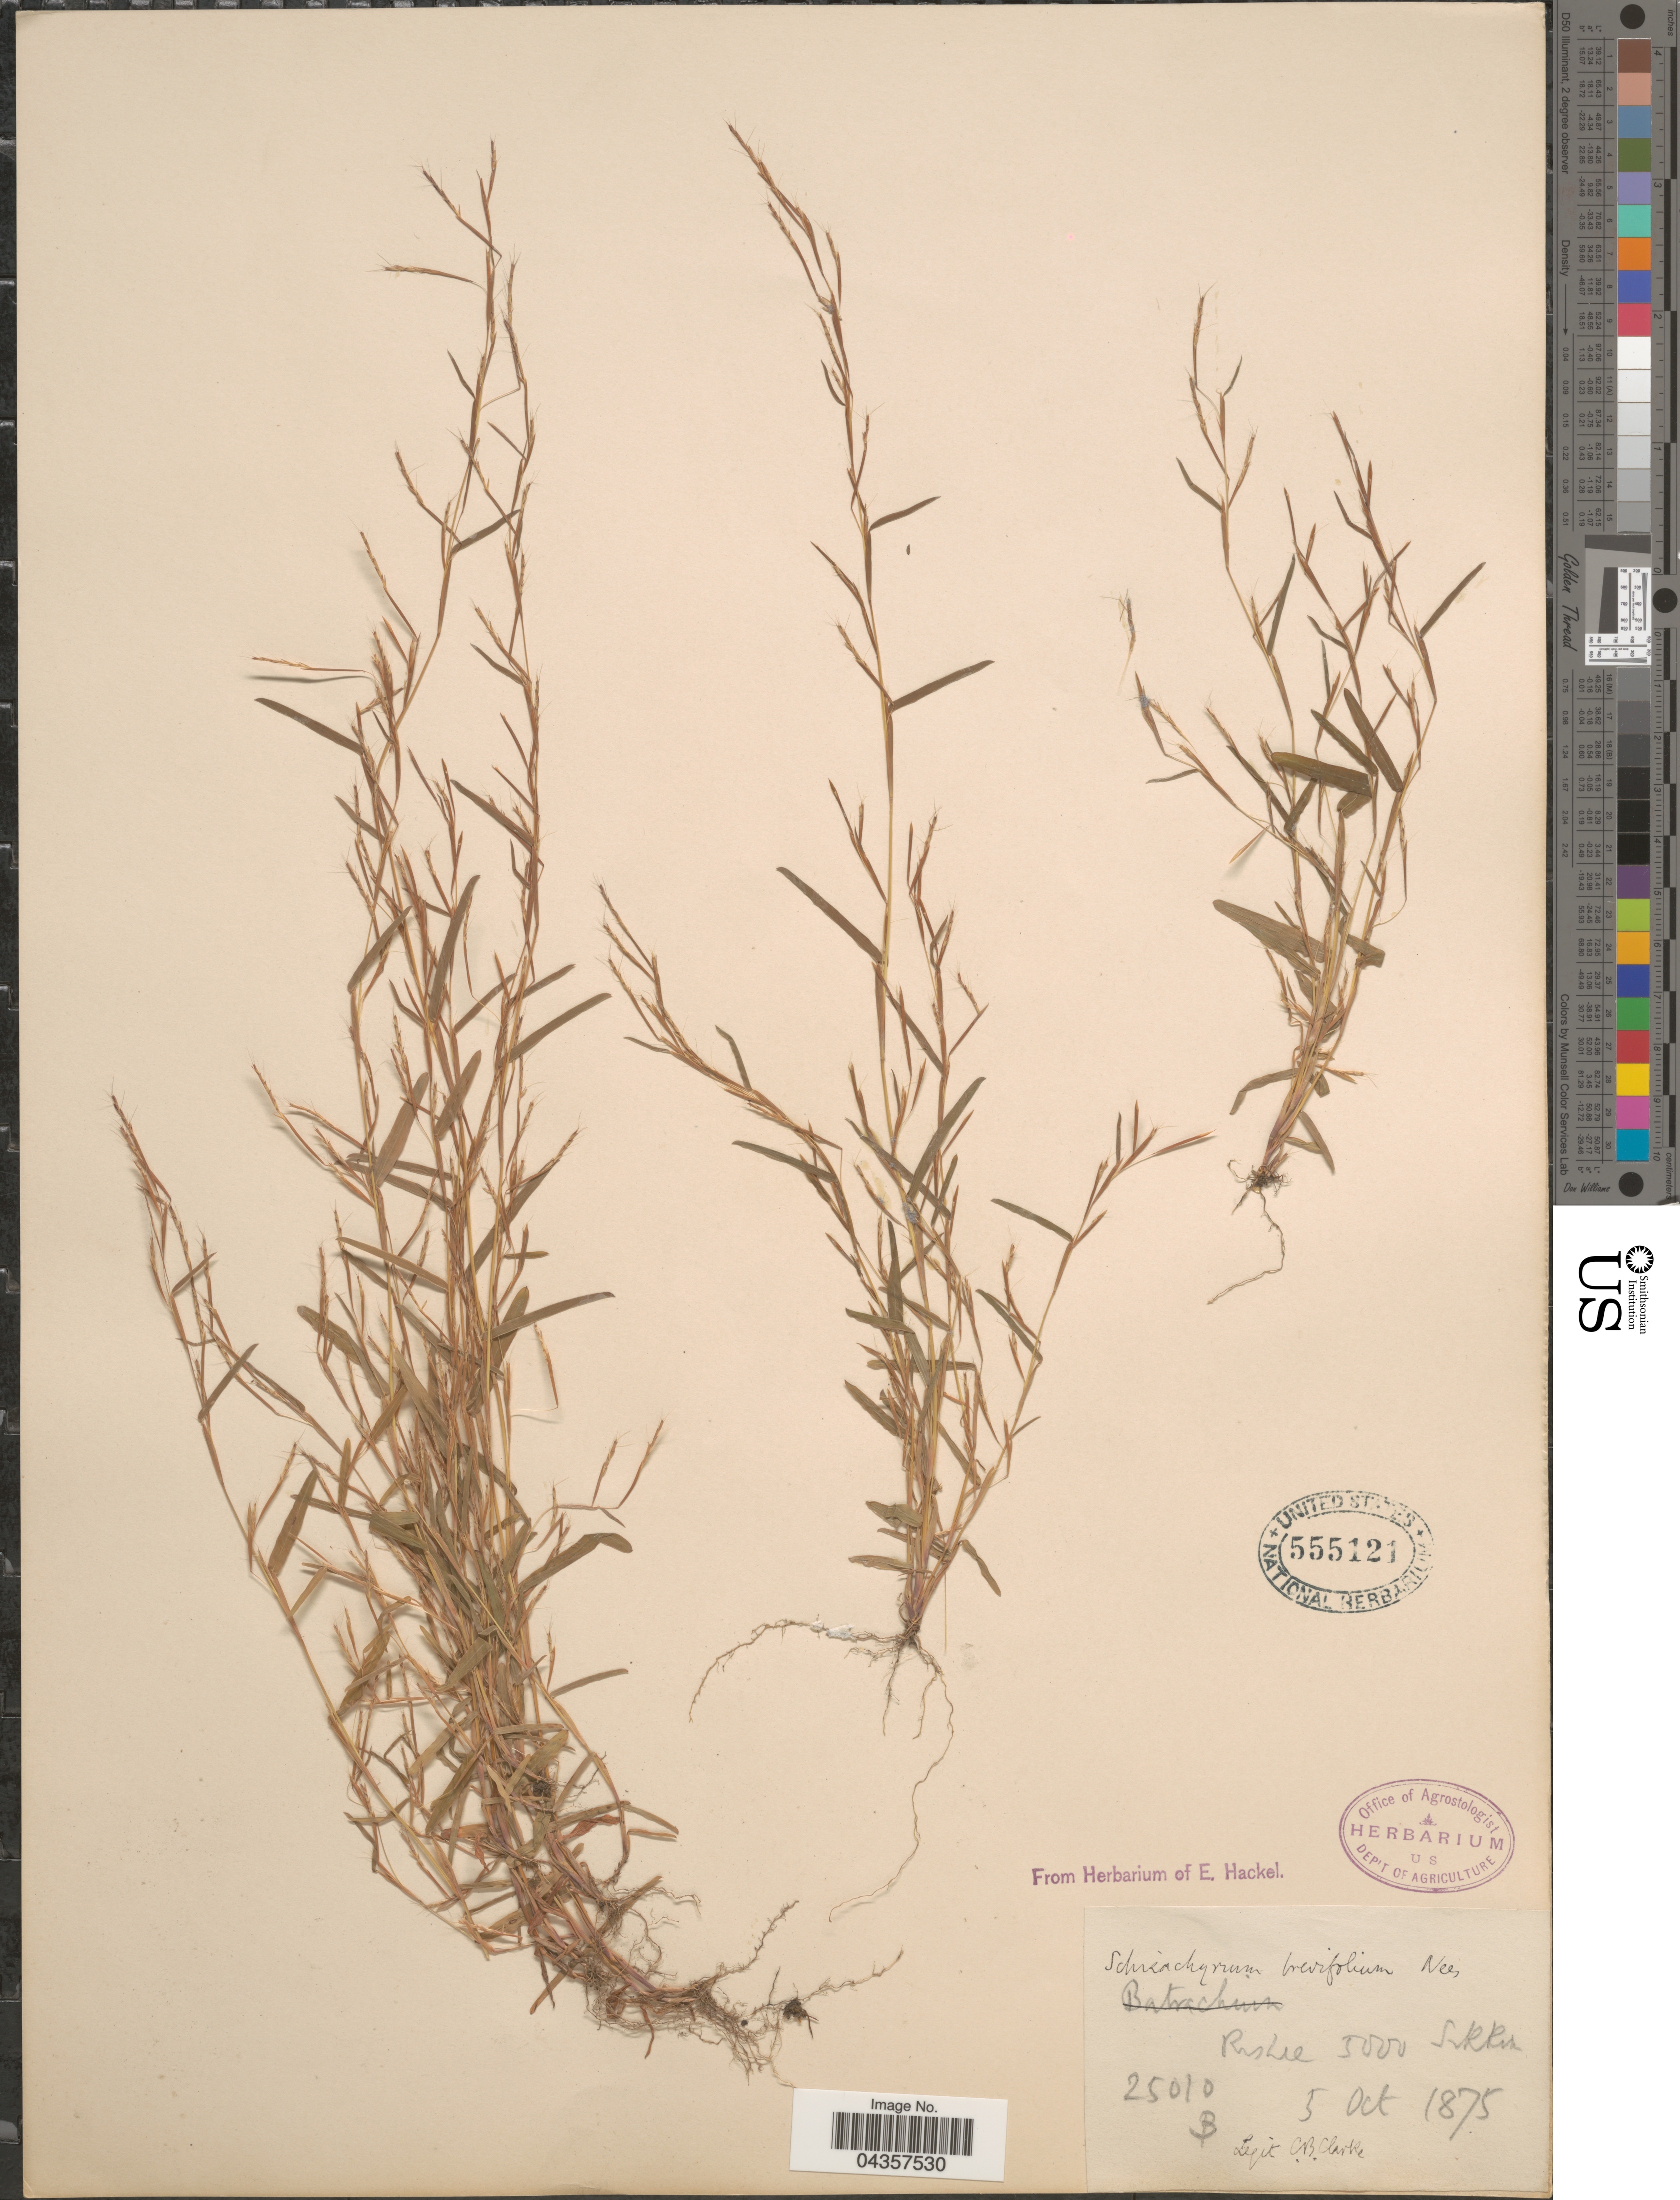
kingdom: Plantae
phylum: Tracheophyta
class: Liliopsida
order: Poales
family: Poaceae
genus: Schizachyrium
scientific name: Schizachyrium sp.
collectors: C. B. Clarke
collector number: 25010B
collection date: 1875-10-05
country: India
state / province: Sikkim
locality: Rishie.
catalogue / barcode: US 555121